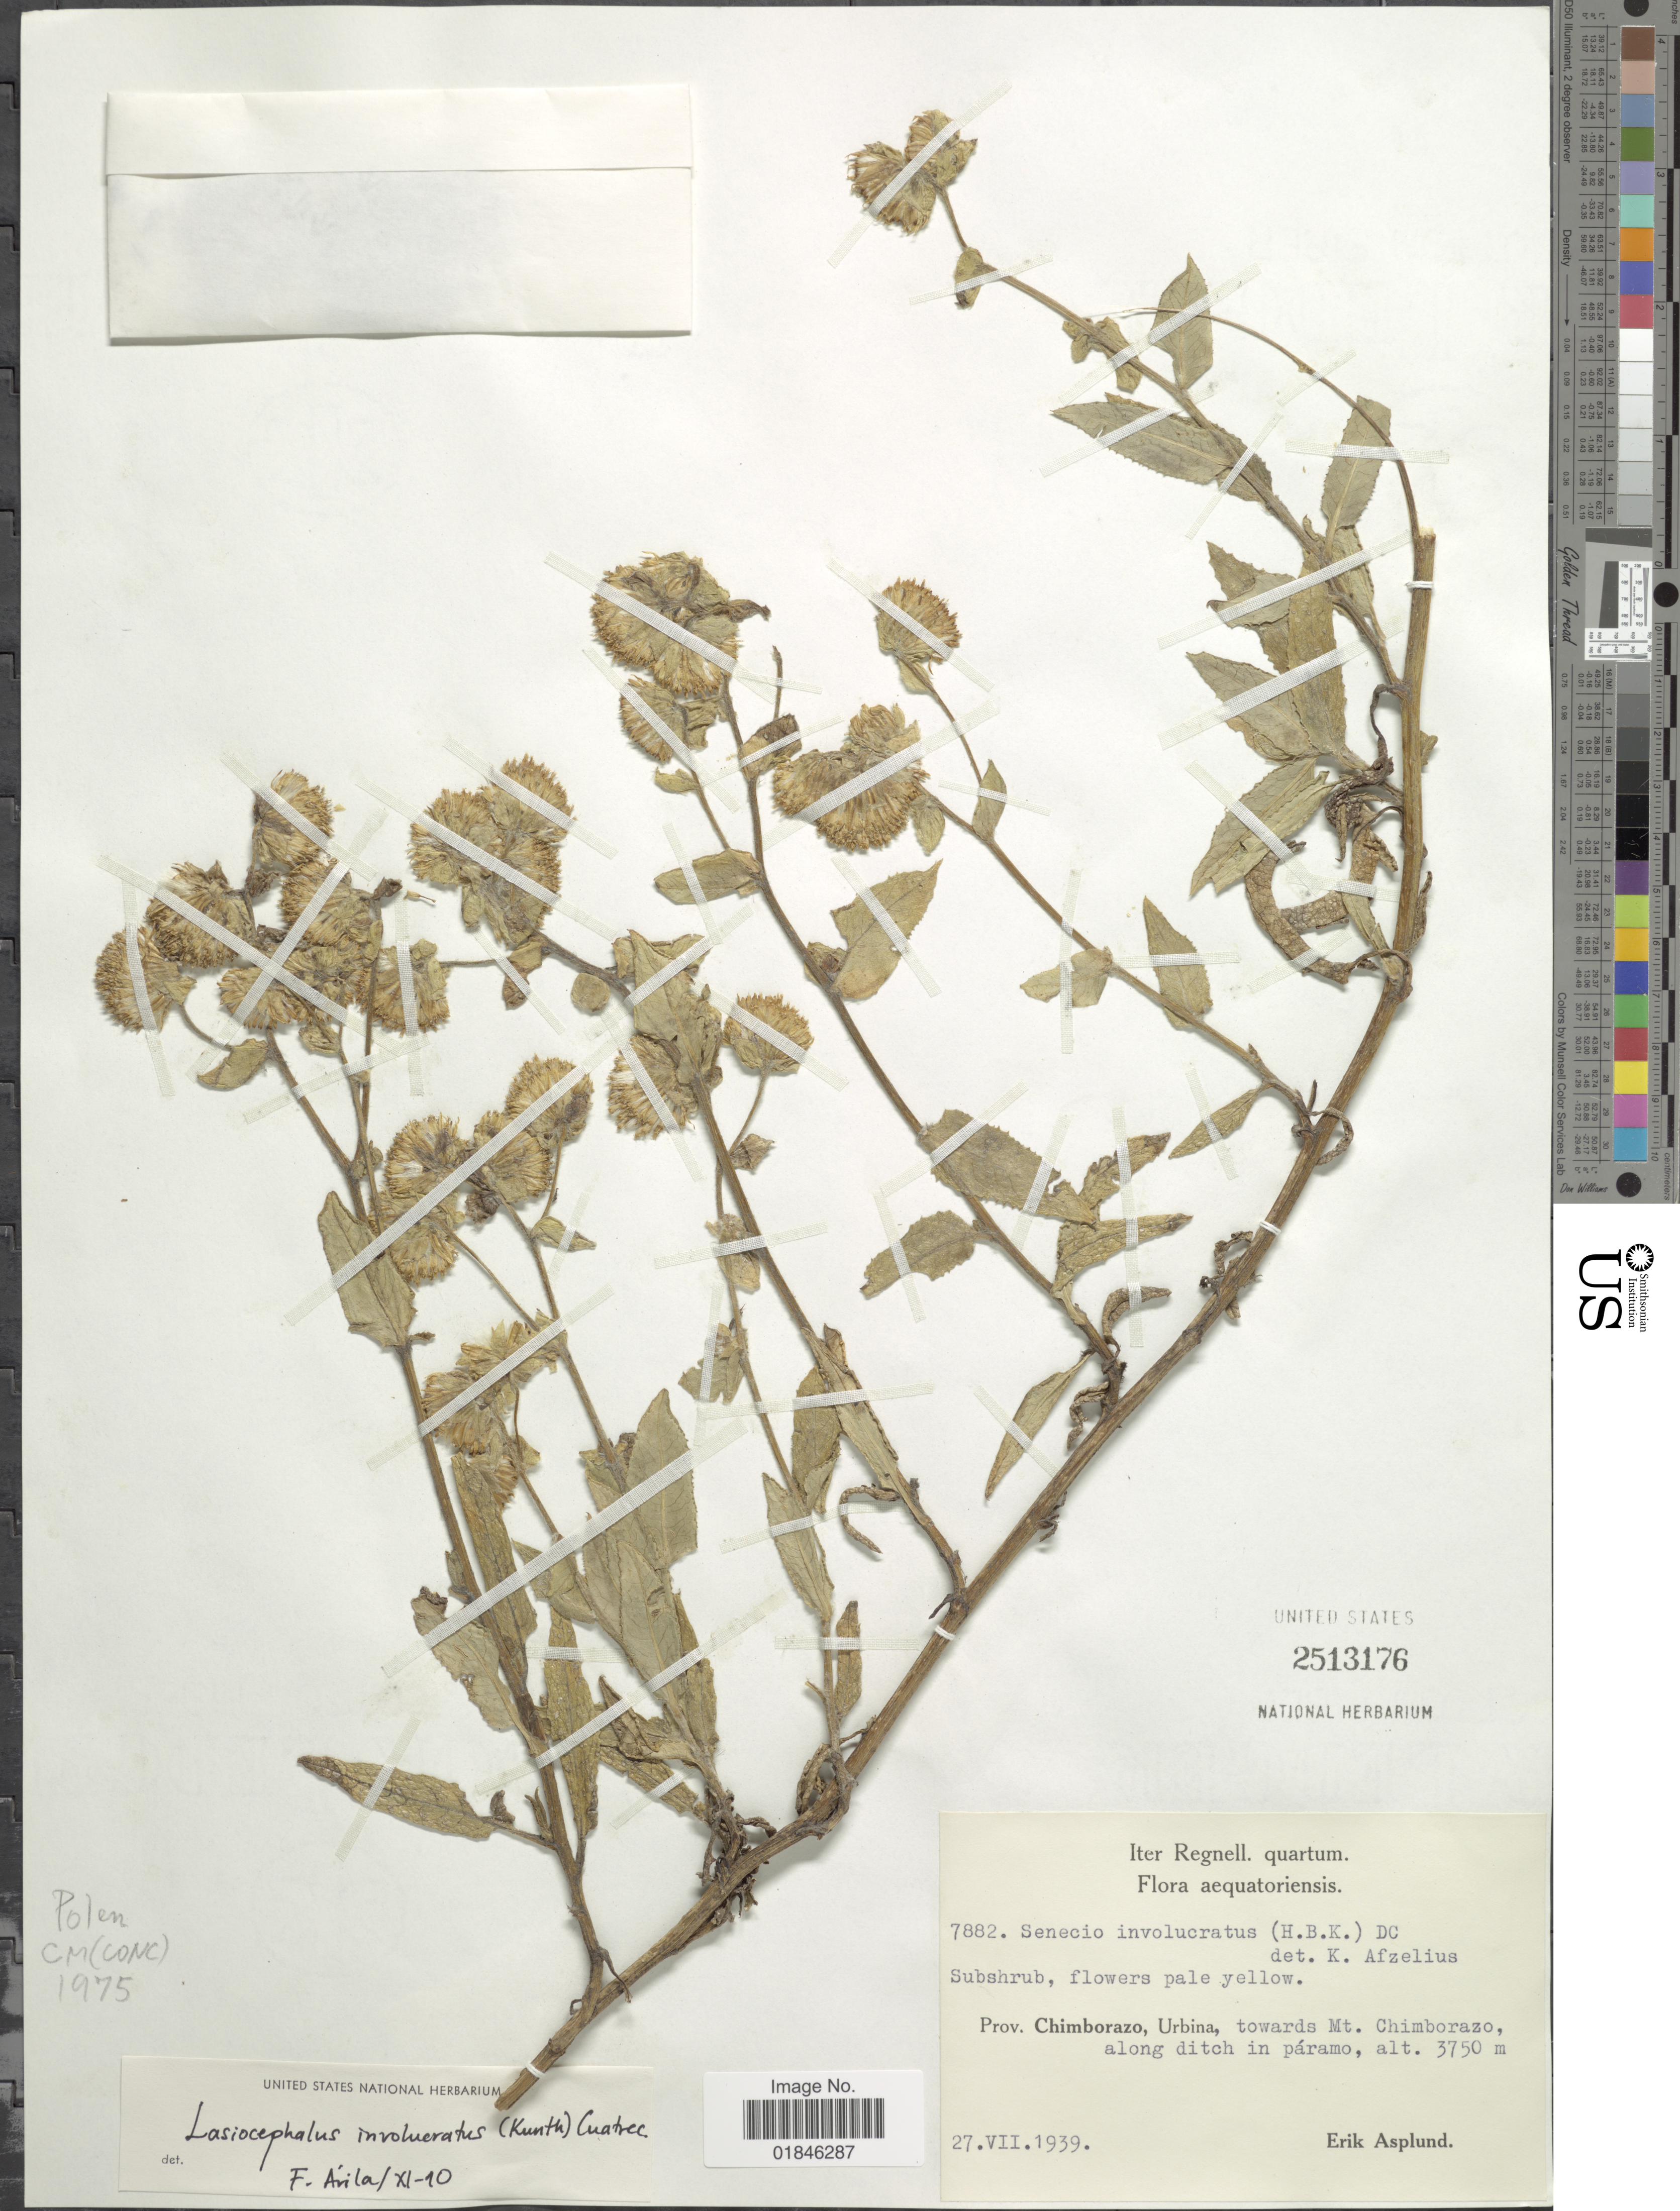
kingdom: Plantae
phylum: Tracheophyta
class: Magnoliopsida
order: Asterales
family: Asteraceae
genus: Senecio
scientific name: Senecio involucratus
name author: (Kunth) DC.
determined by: Salomon, Luciana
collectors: E. Asplund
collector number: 7882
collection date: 1939-07-27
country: Ecuador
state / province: Chimborazo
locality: Prov. Chimborazo, Urbina, towards Mt. Chimborazo, along ditch in páramo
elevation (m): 3750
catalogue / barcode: US 2513176